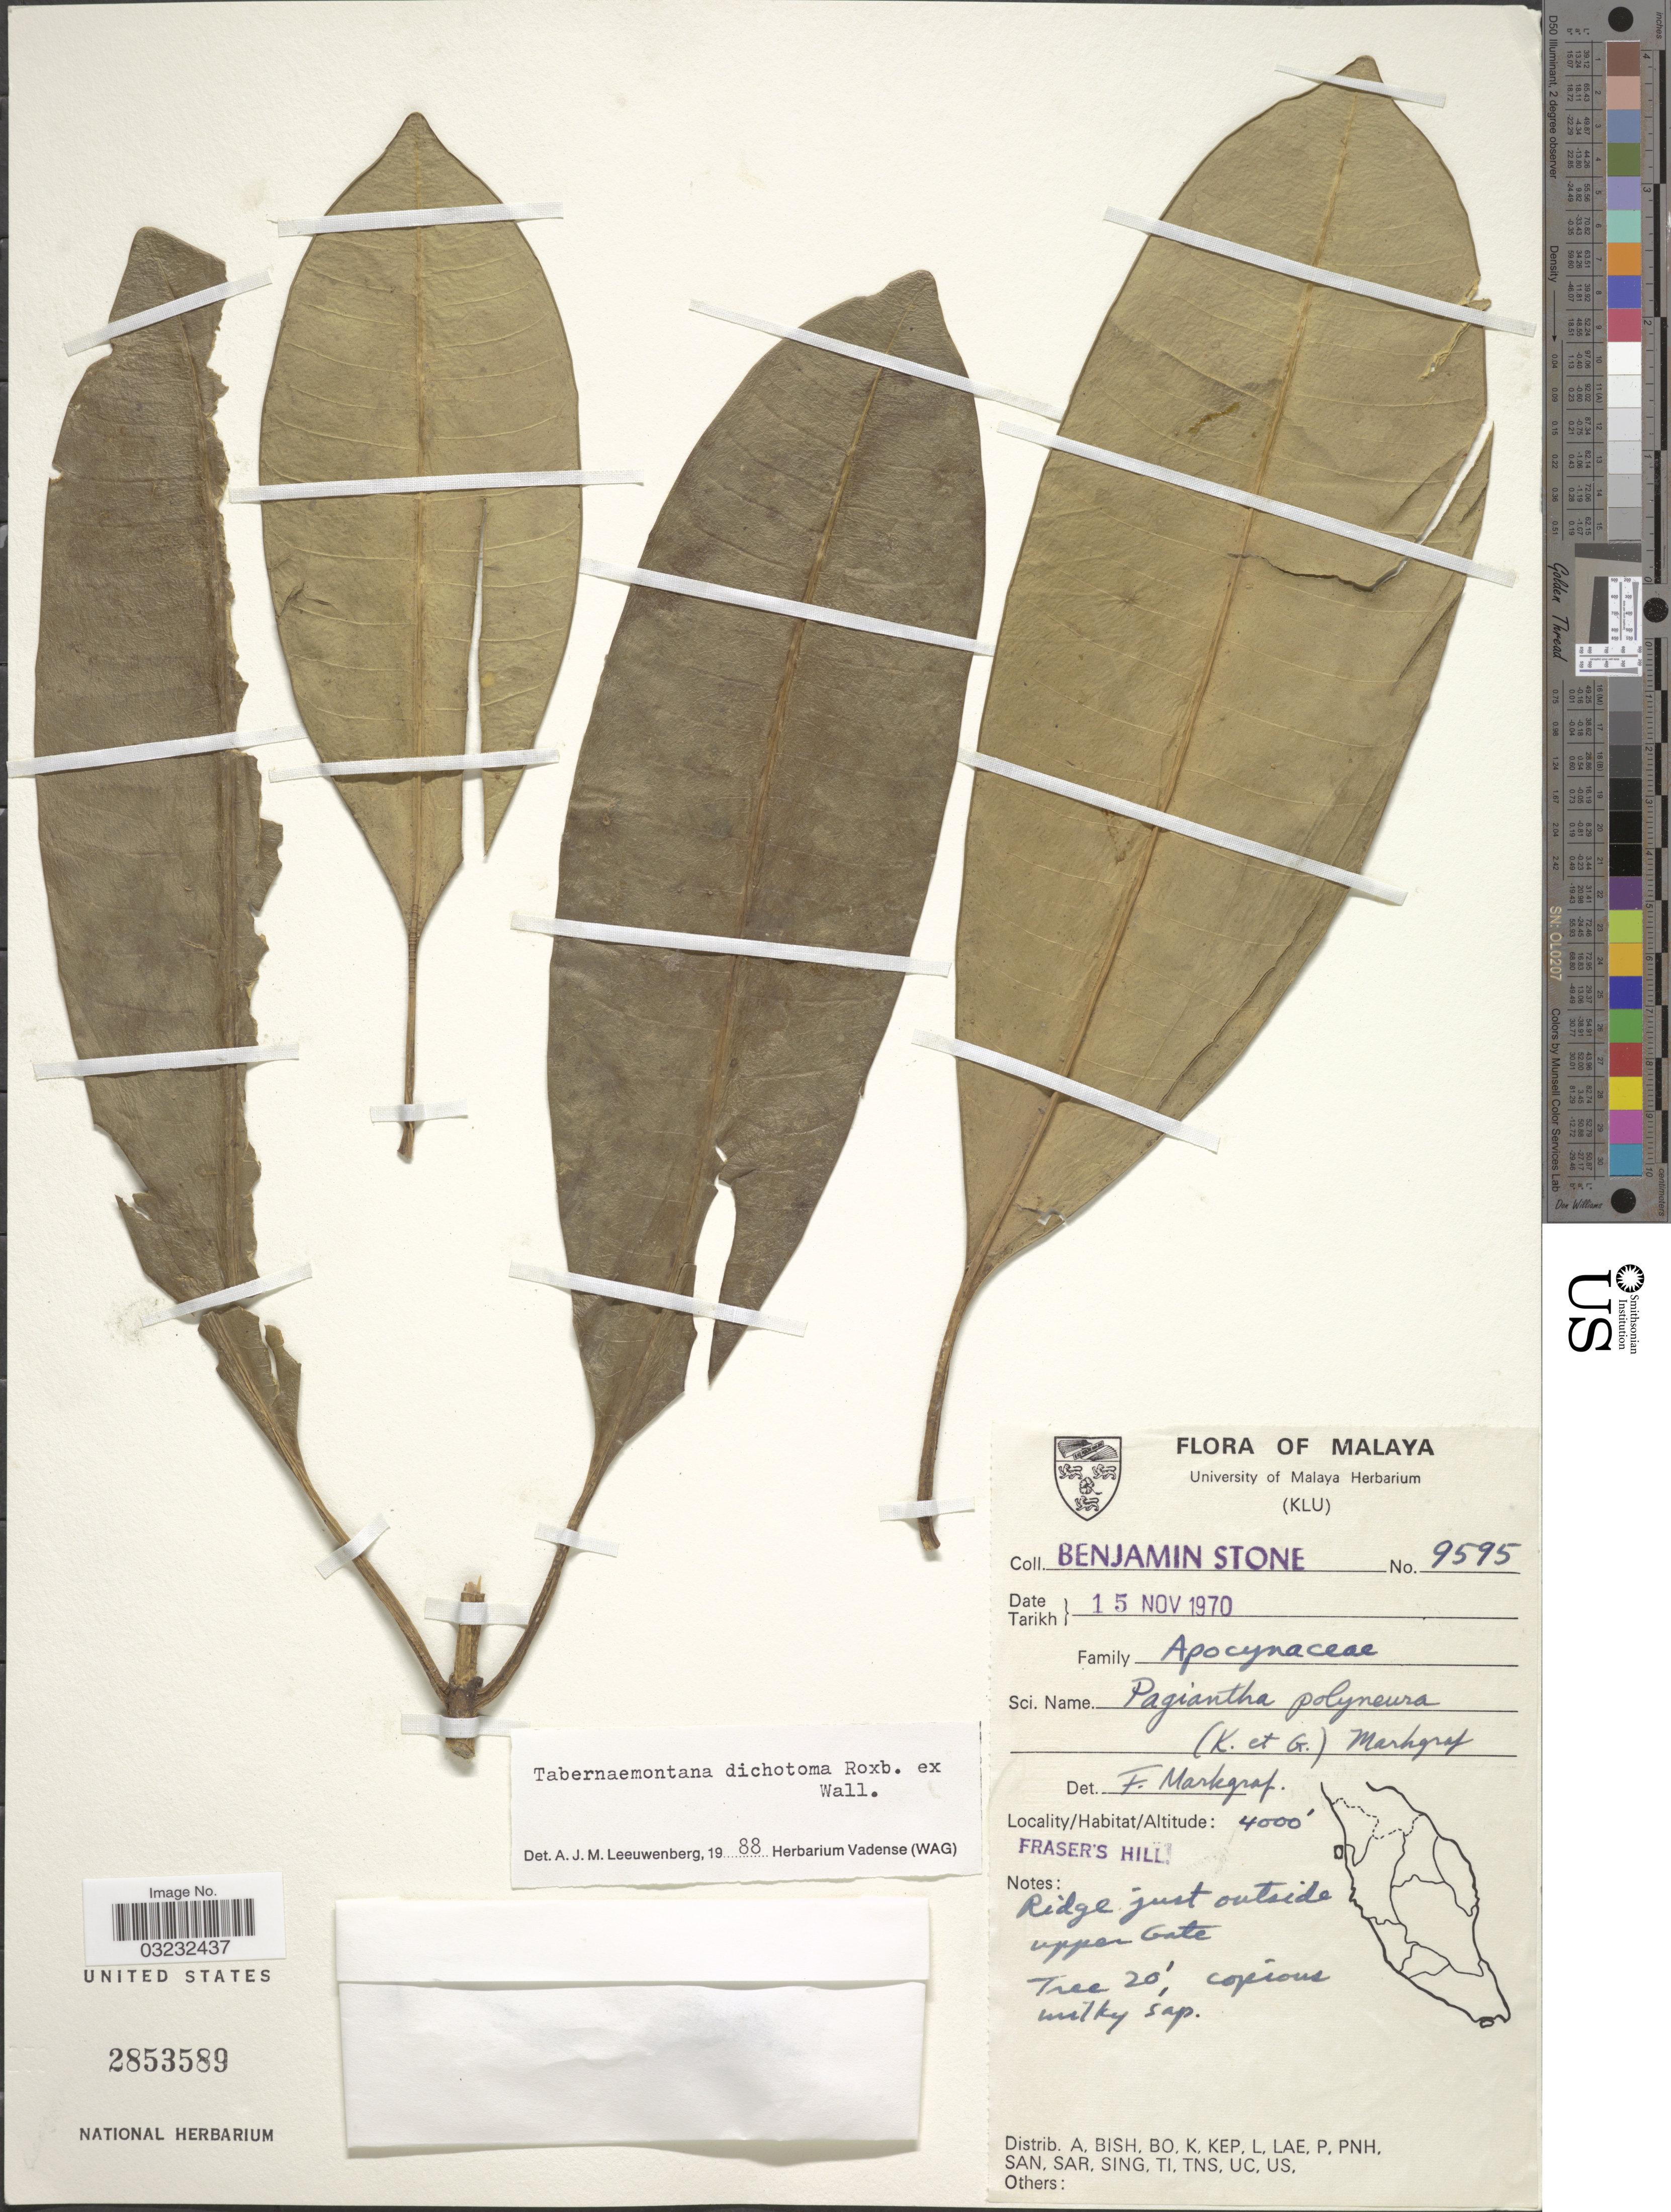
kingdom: Plantae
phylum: Tracheophyta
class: Magnoliopsida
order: Gentianales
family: Apocynaceae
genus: Tabernaemontana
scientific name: Tabernaemontana dichotoma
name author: Roxb. ex Wall.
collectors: B. C. Stone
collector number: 9595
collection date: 1970-11-15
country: Malaysia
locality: Malaya, Fraser's Hill, Ridge just outside upper Gate.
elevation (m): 1219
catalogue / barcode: US 2853589